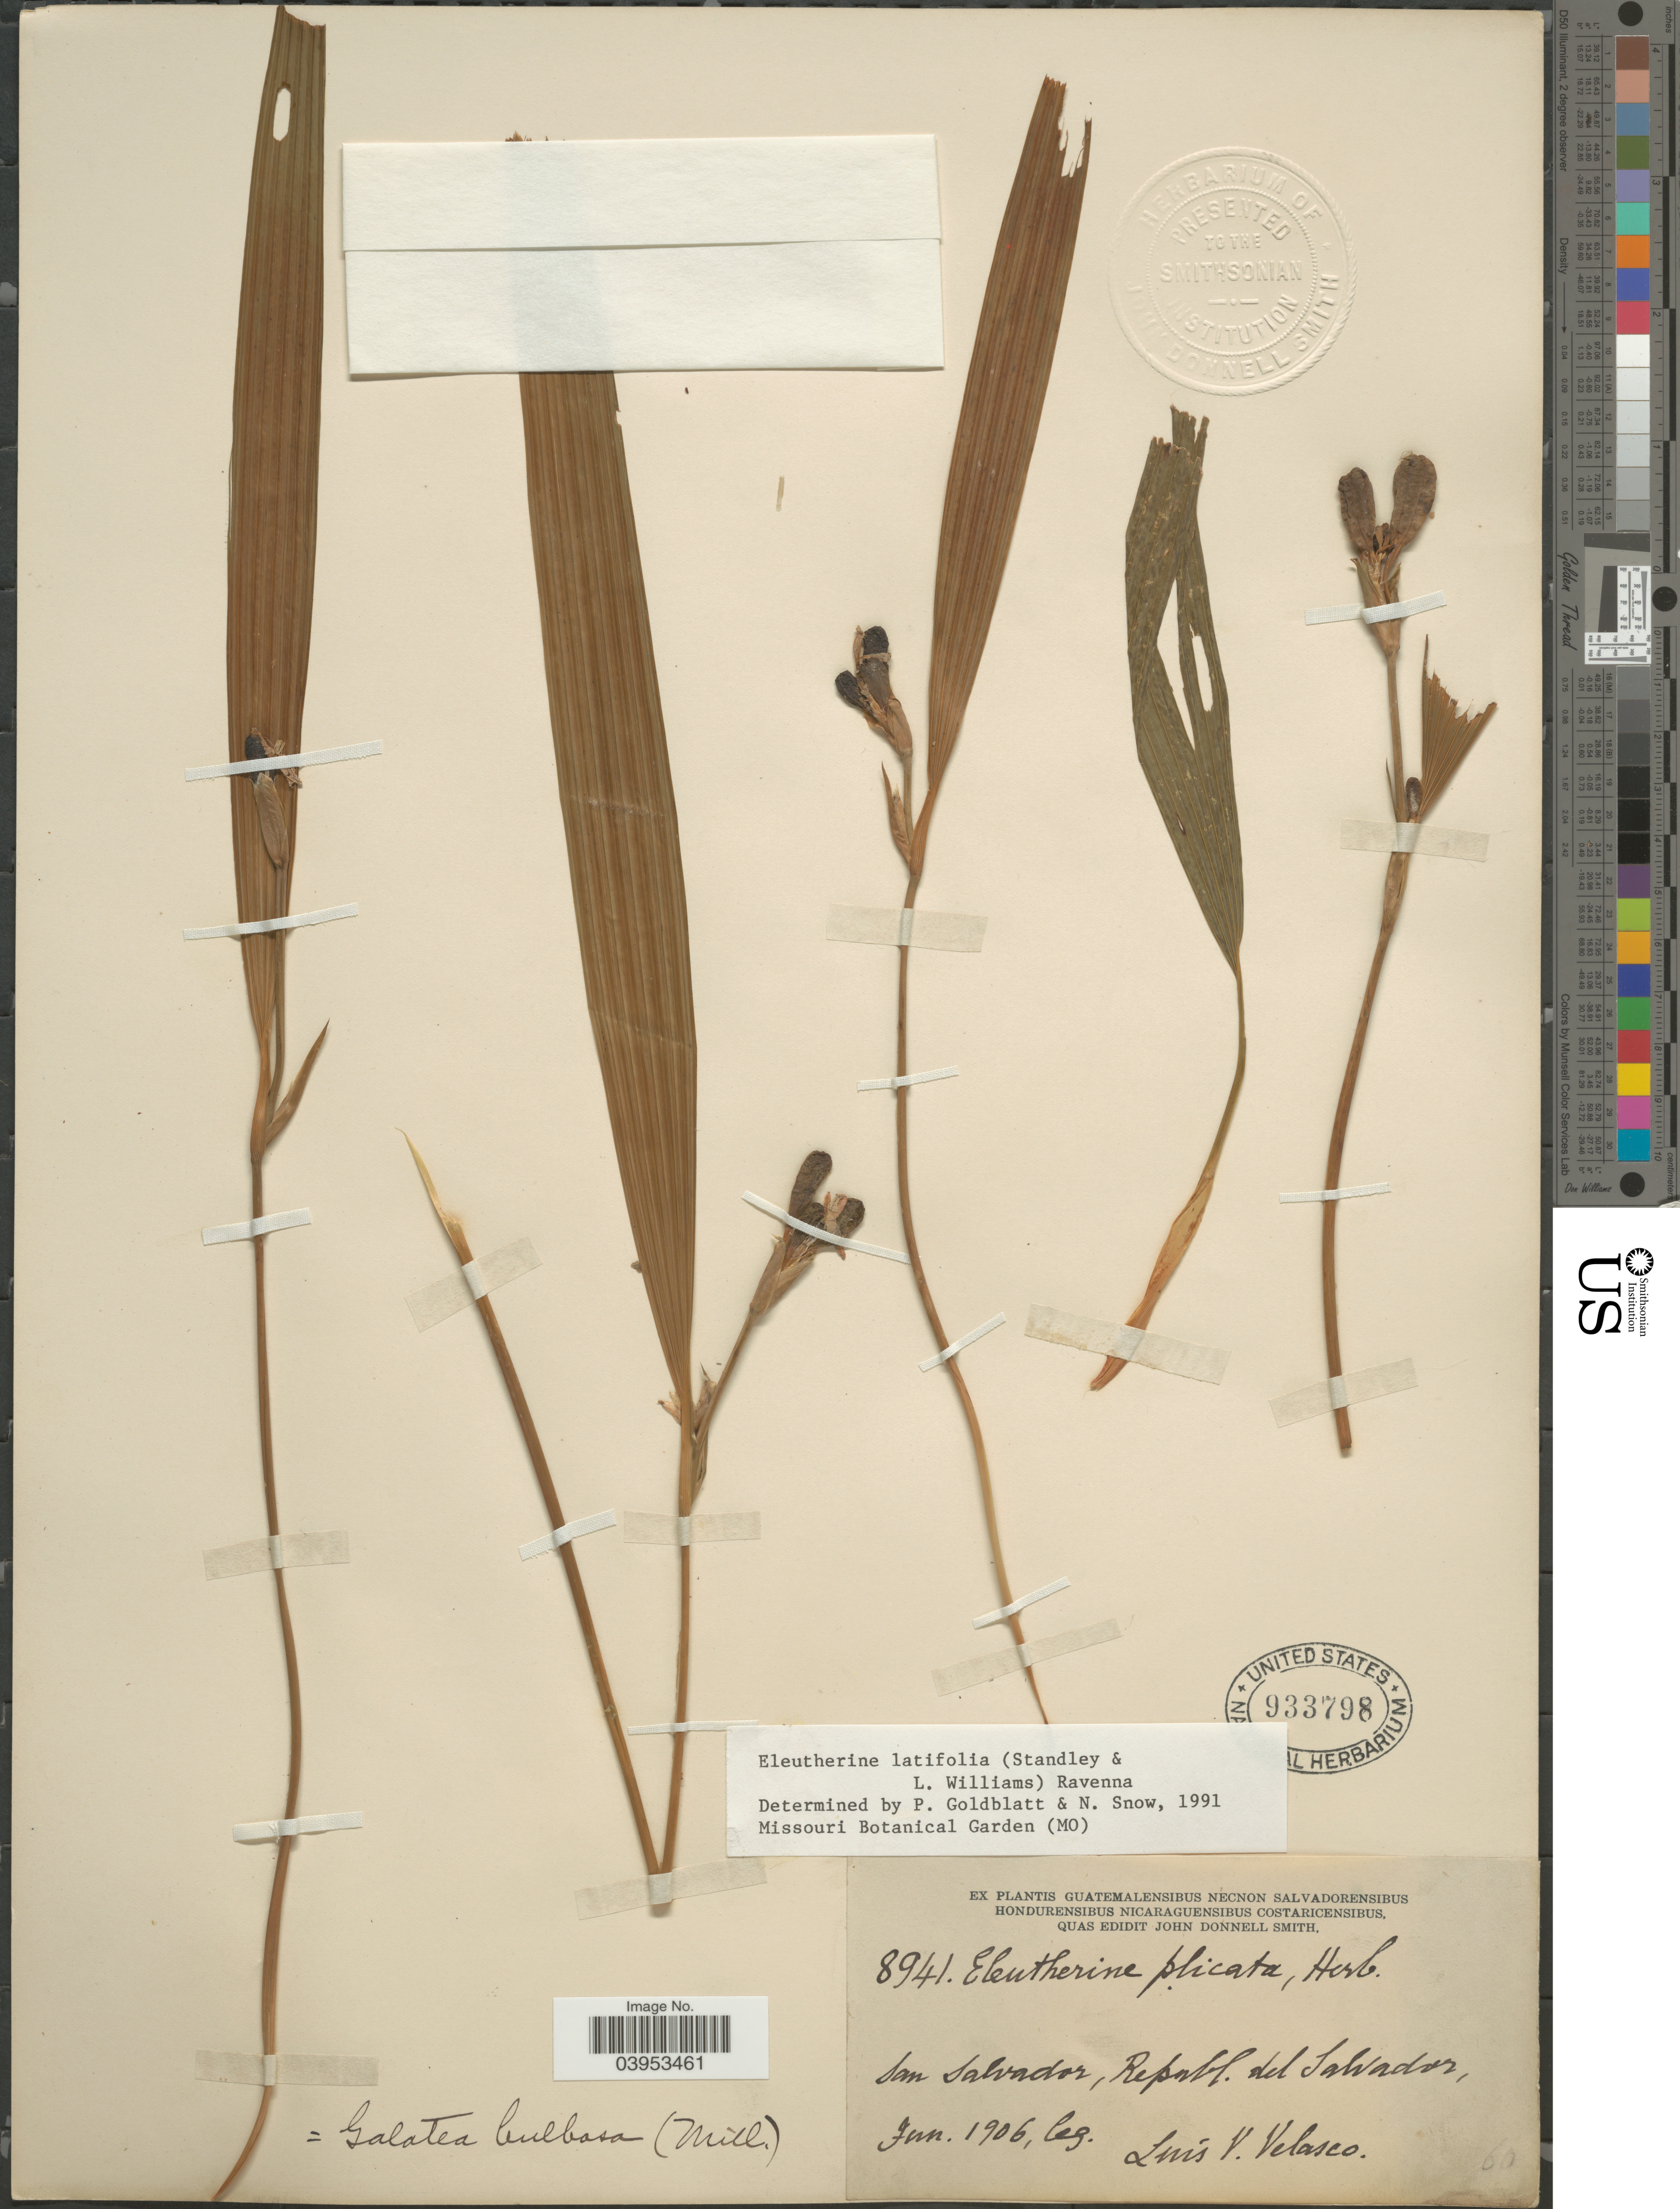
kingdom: Plantae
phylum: Tracheophyta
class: Liliopsida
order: Asparagales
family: Iridaceae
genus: Eleutherine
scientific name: Eleutherine latifolia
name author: (Standl. & L.O. Williams) Ravenna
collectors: L. Velasco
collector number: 8941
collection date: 1906-01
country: El Salvador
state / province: San Salvador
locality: Republ. del Salvador.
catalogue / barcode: US 933798